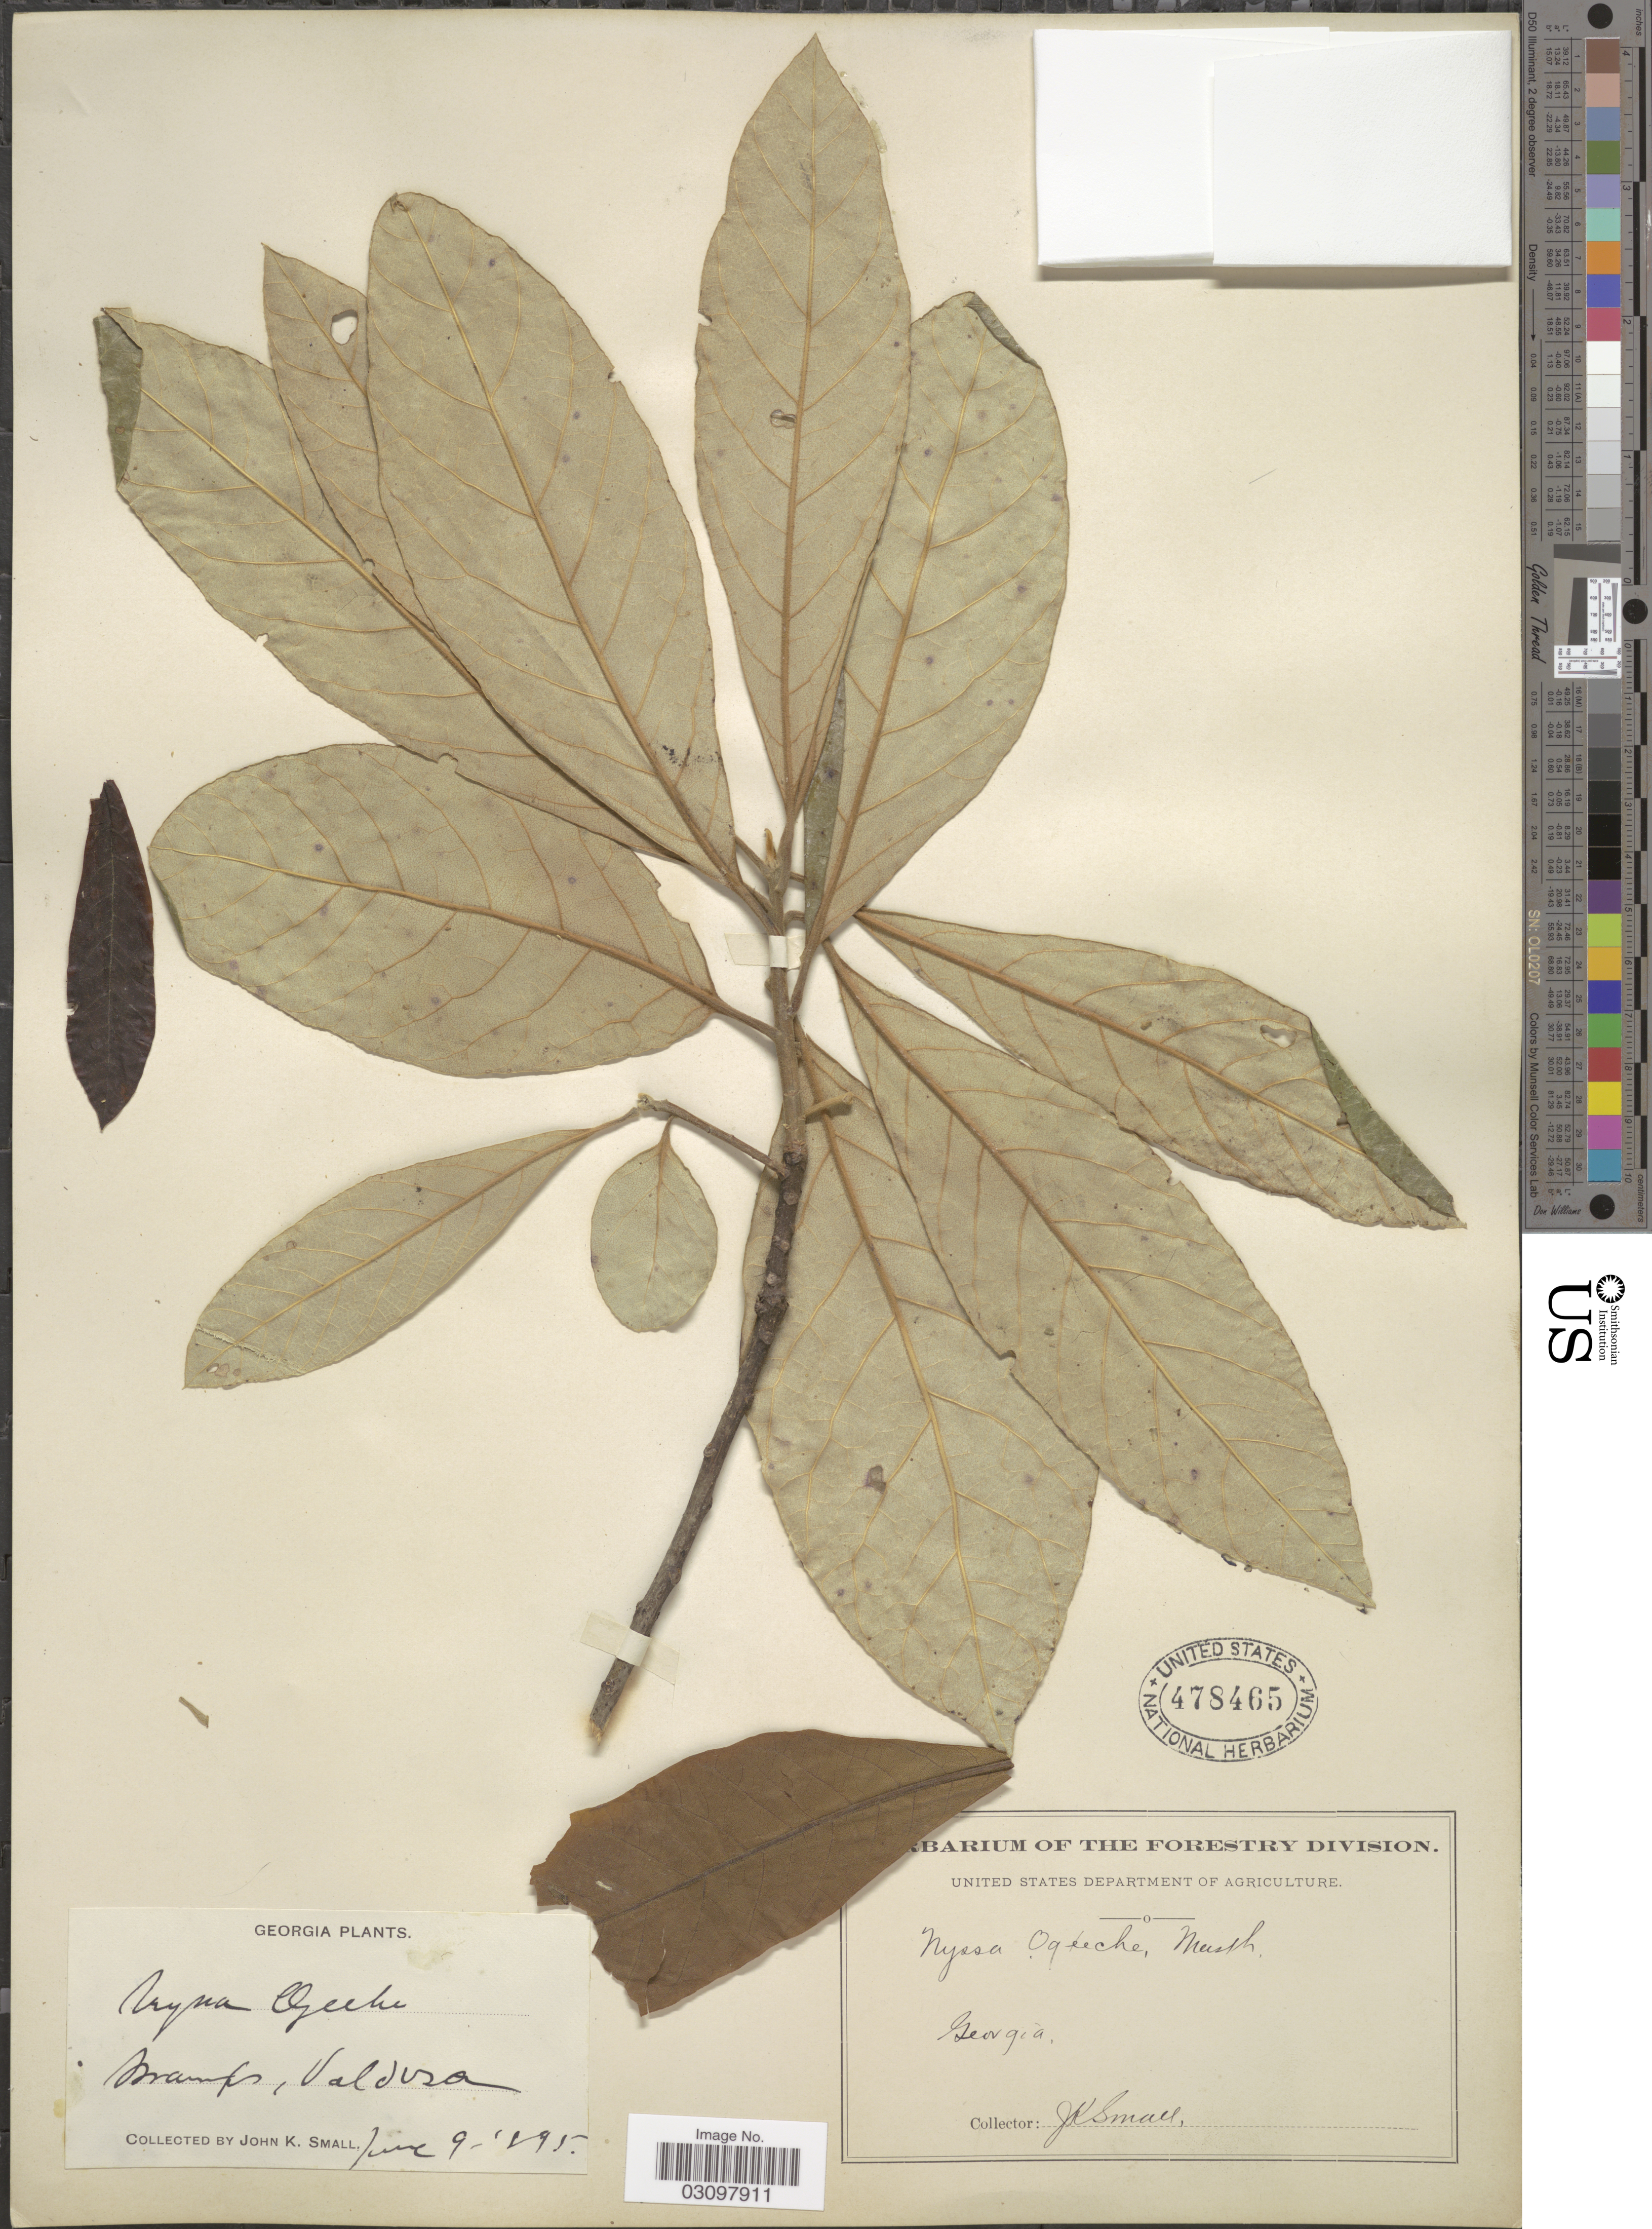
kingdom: Plantae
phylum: Tracheophyta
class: Magnoliopsida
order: Cornales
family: Nyssaceae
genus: Nyssa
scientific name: Nyssa ogeche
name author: W. Bartram ex Marshall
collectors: J. K. Small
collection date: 1895-06-09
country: United States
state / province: Georgia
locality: Valdosa.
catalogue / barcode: US 478465